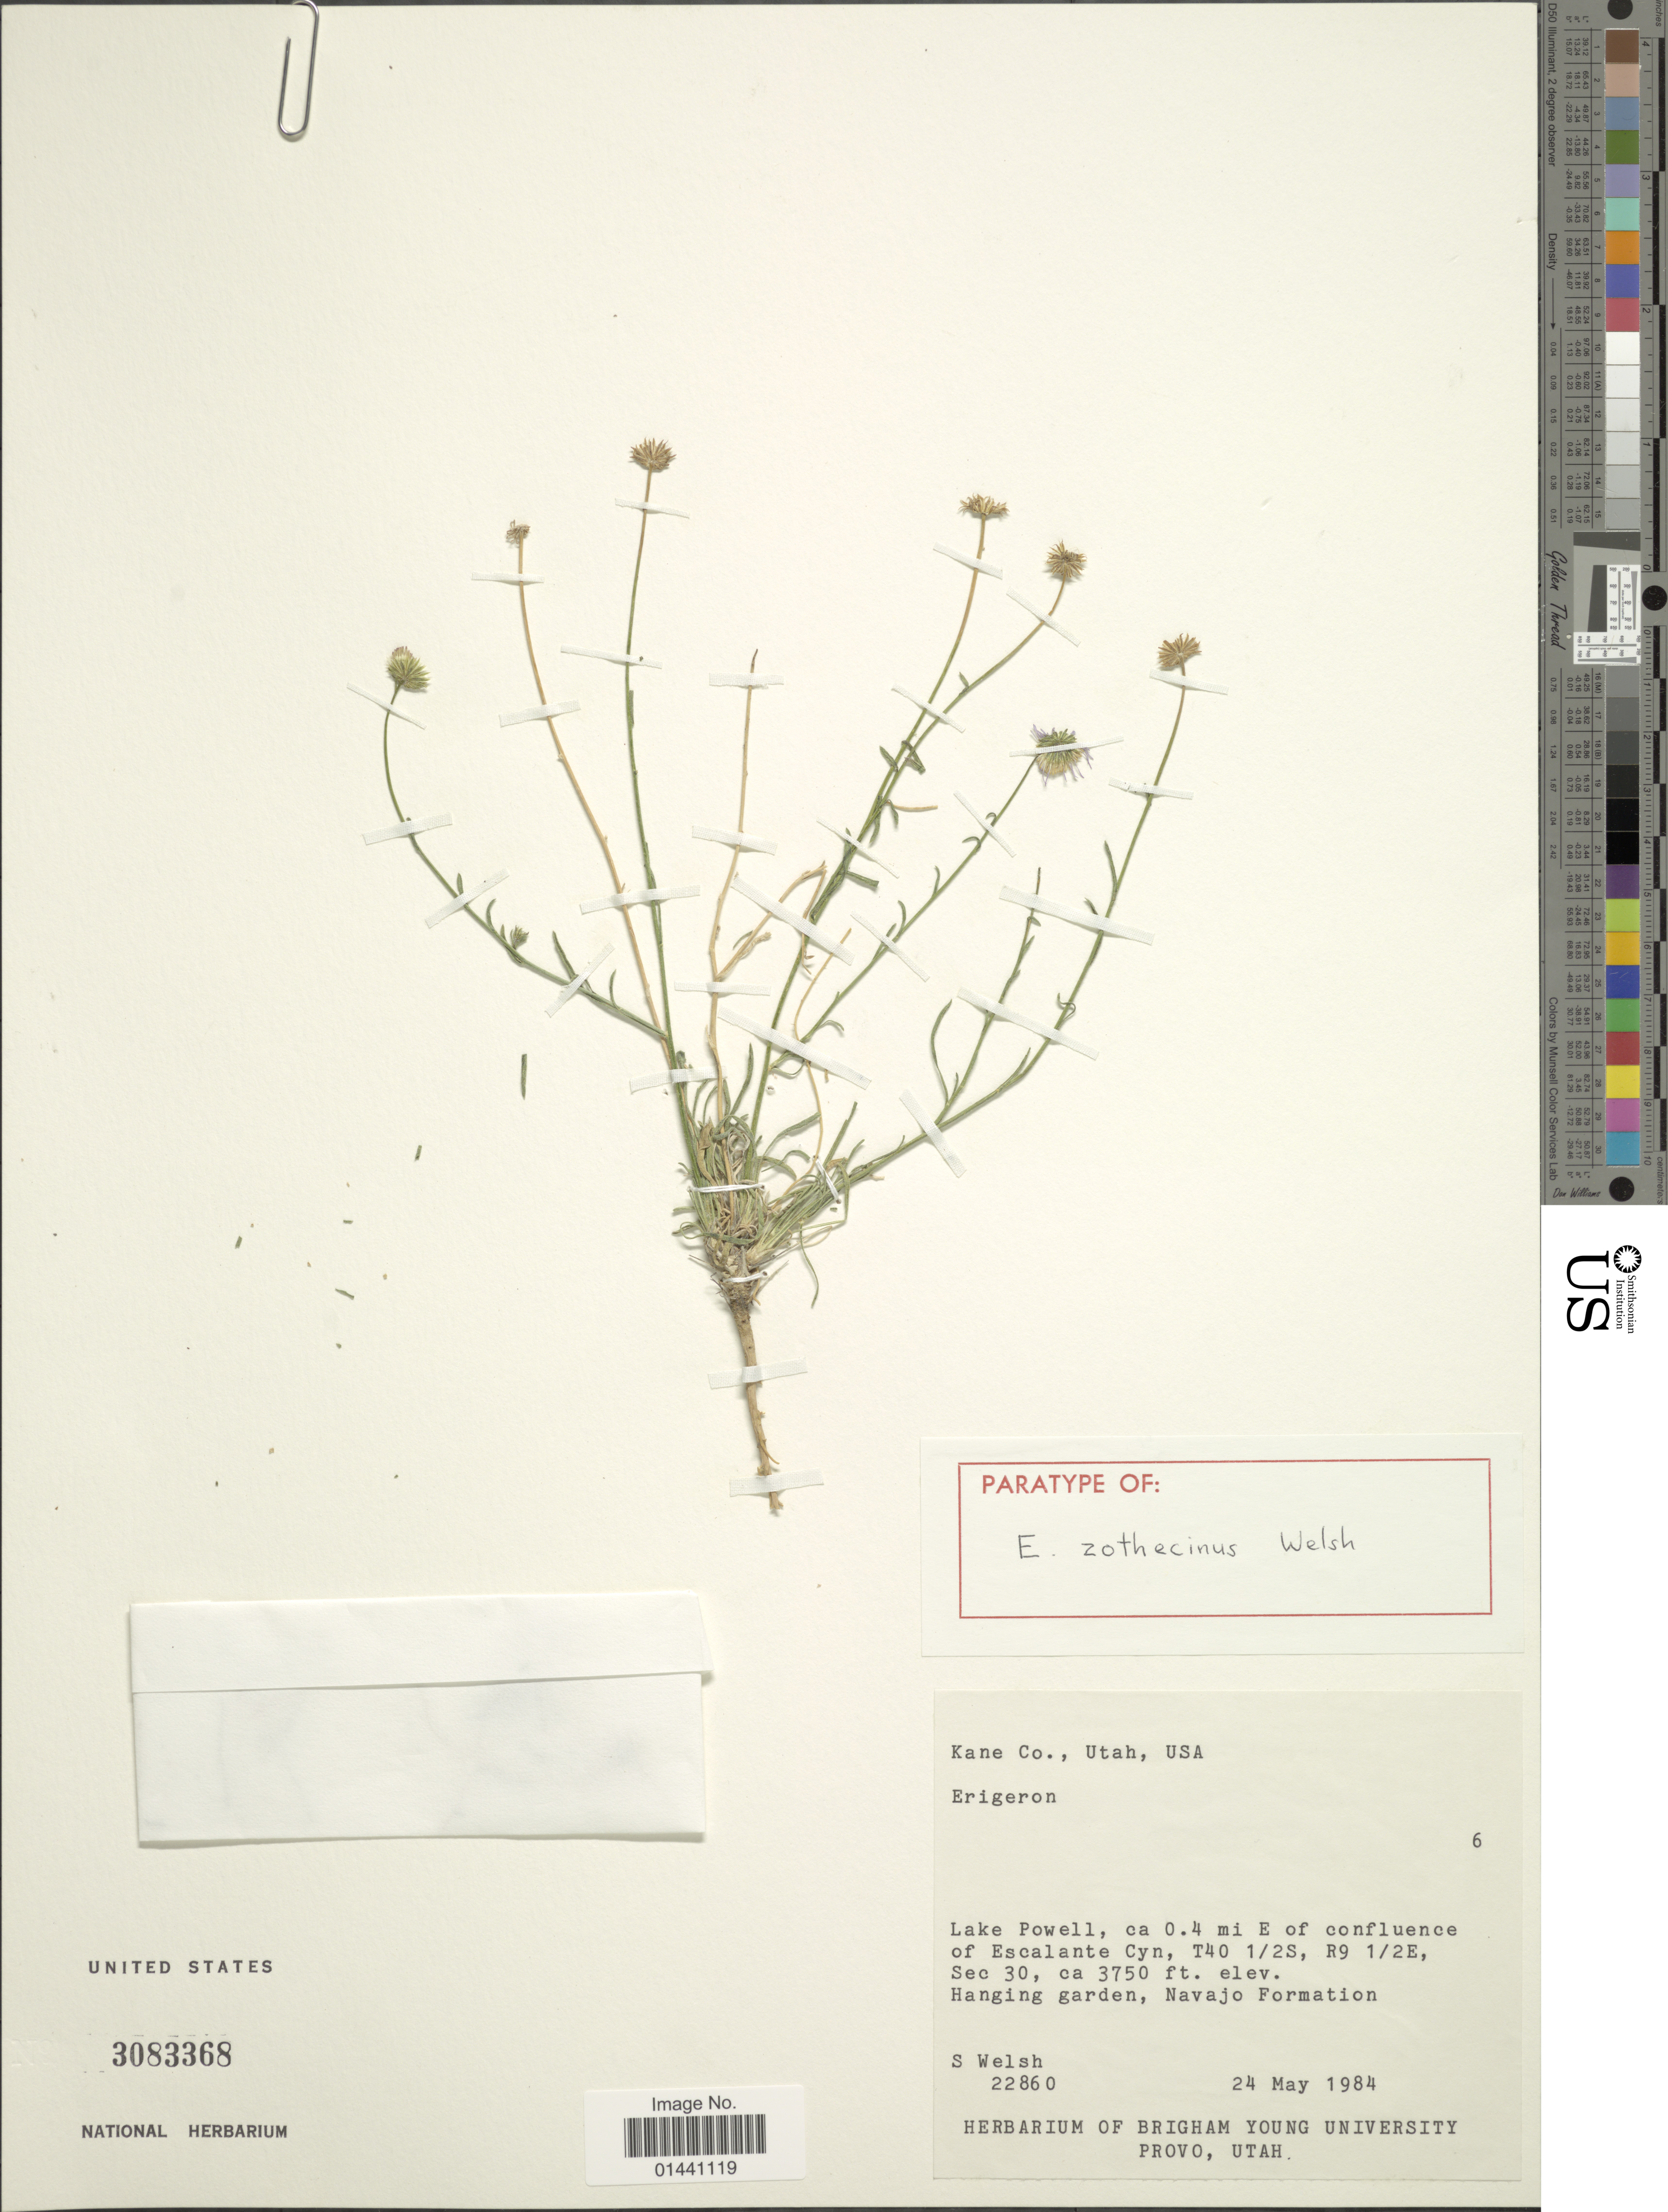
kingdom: Plantae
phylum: Tracheophyta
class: Magnoliopsida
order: Asterales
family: Asteraceae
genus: Erigeron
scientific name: Erigeron zonthecinus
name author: Welsh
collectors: S. Welsh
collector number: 22860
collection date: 1984-05-24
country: United States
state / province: Utah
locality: Kane Co., Lake Powell, ca. 0.4 mi E of confluence of Escalante Cyn, T40 1/2S, R9 1/2 E, Sec 30, Hanging garden, Navajo Formation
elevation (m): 1143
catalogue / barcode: US 3083368